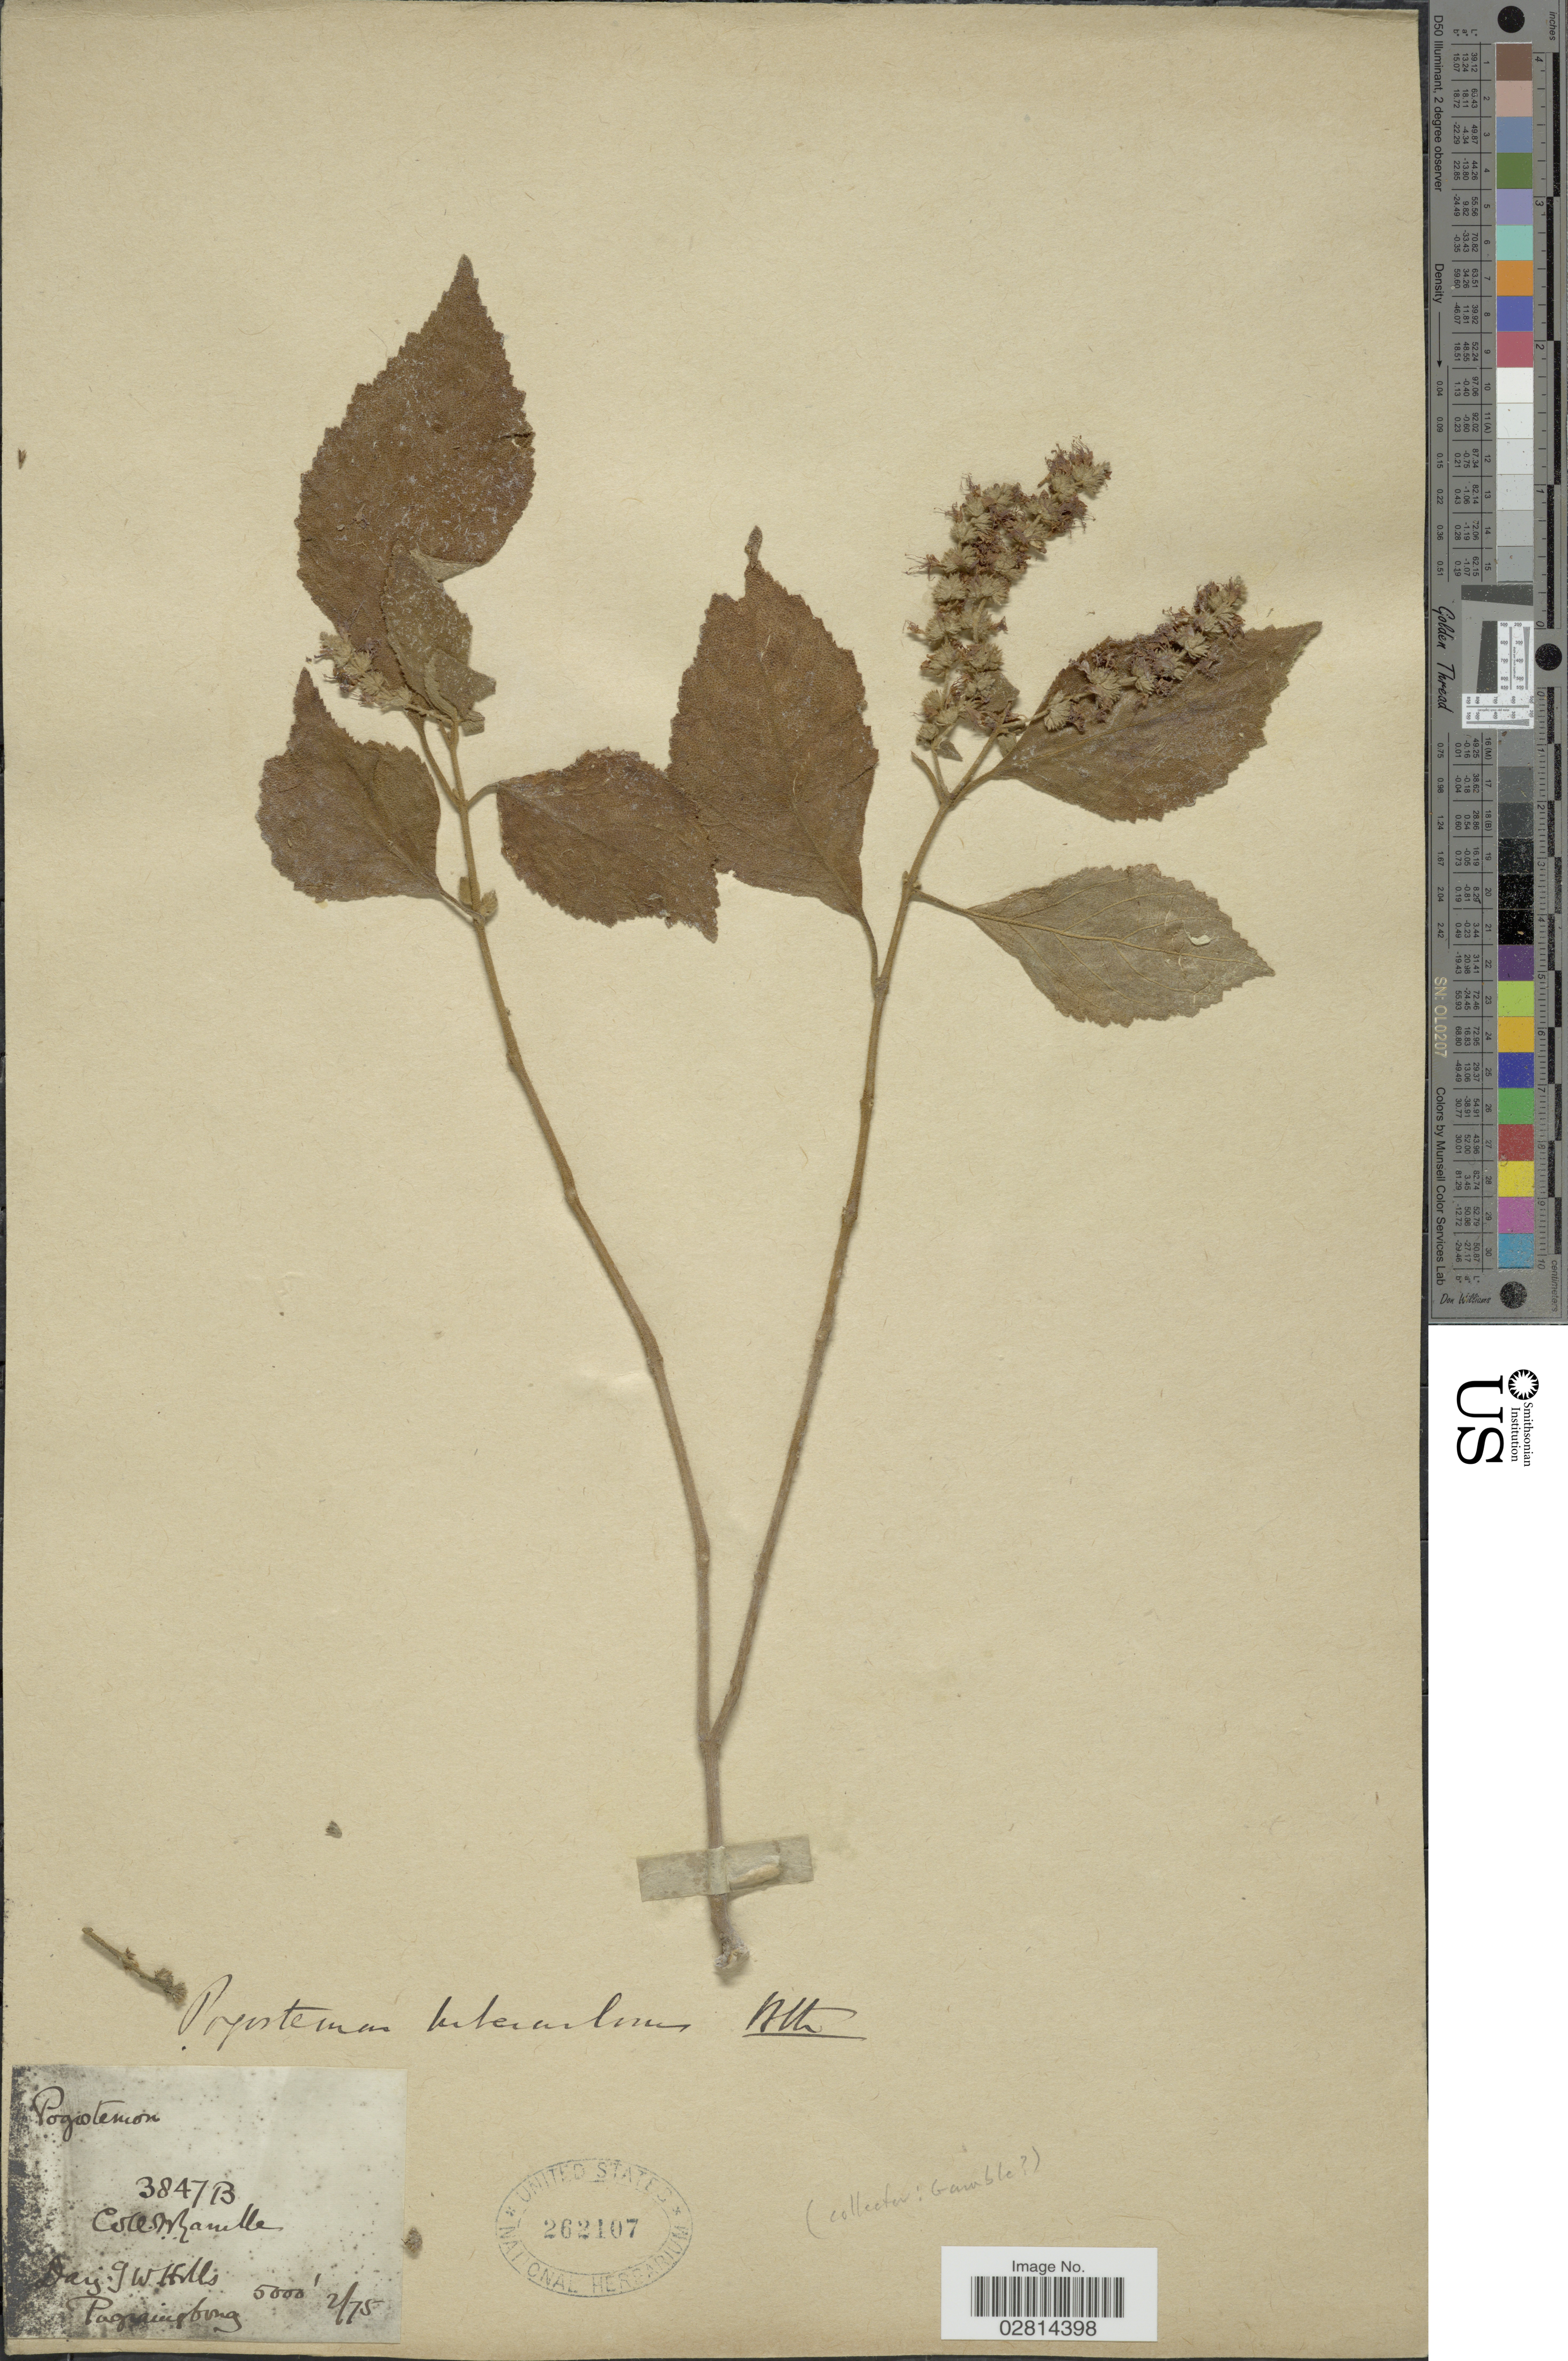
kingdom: Plantae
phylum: Tracheophyta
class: Magnoliopsida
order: Lamiales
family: Lamiaceae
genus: Pogostemon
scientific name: Pogostemon tuberculosus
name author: Benth.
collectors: J. S. Gamble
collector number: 3847B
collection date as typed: Transcribed d/m/y: /2/75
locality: Day. G W Hills. Pagramburg. [interpreted]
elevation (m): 1524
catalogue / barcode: US 262107